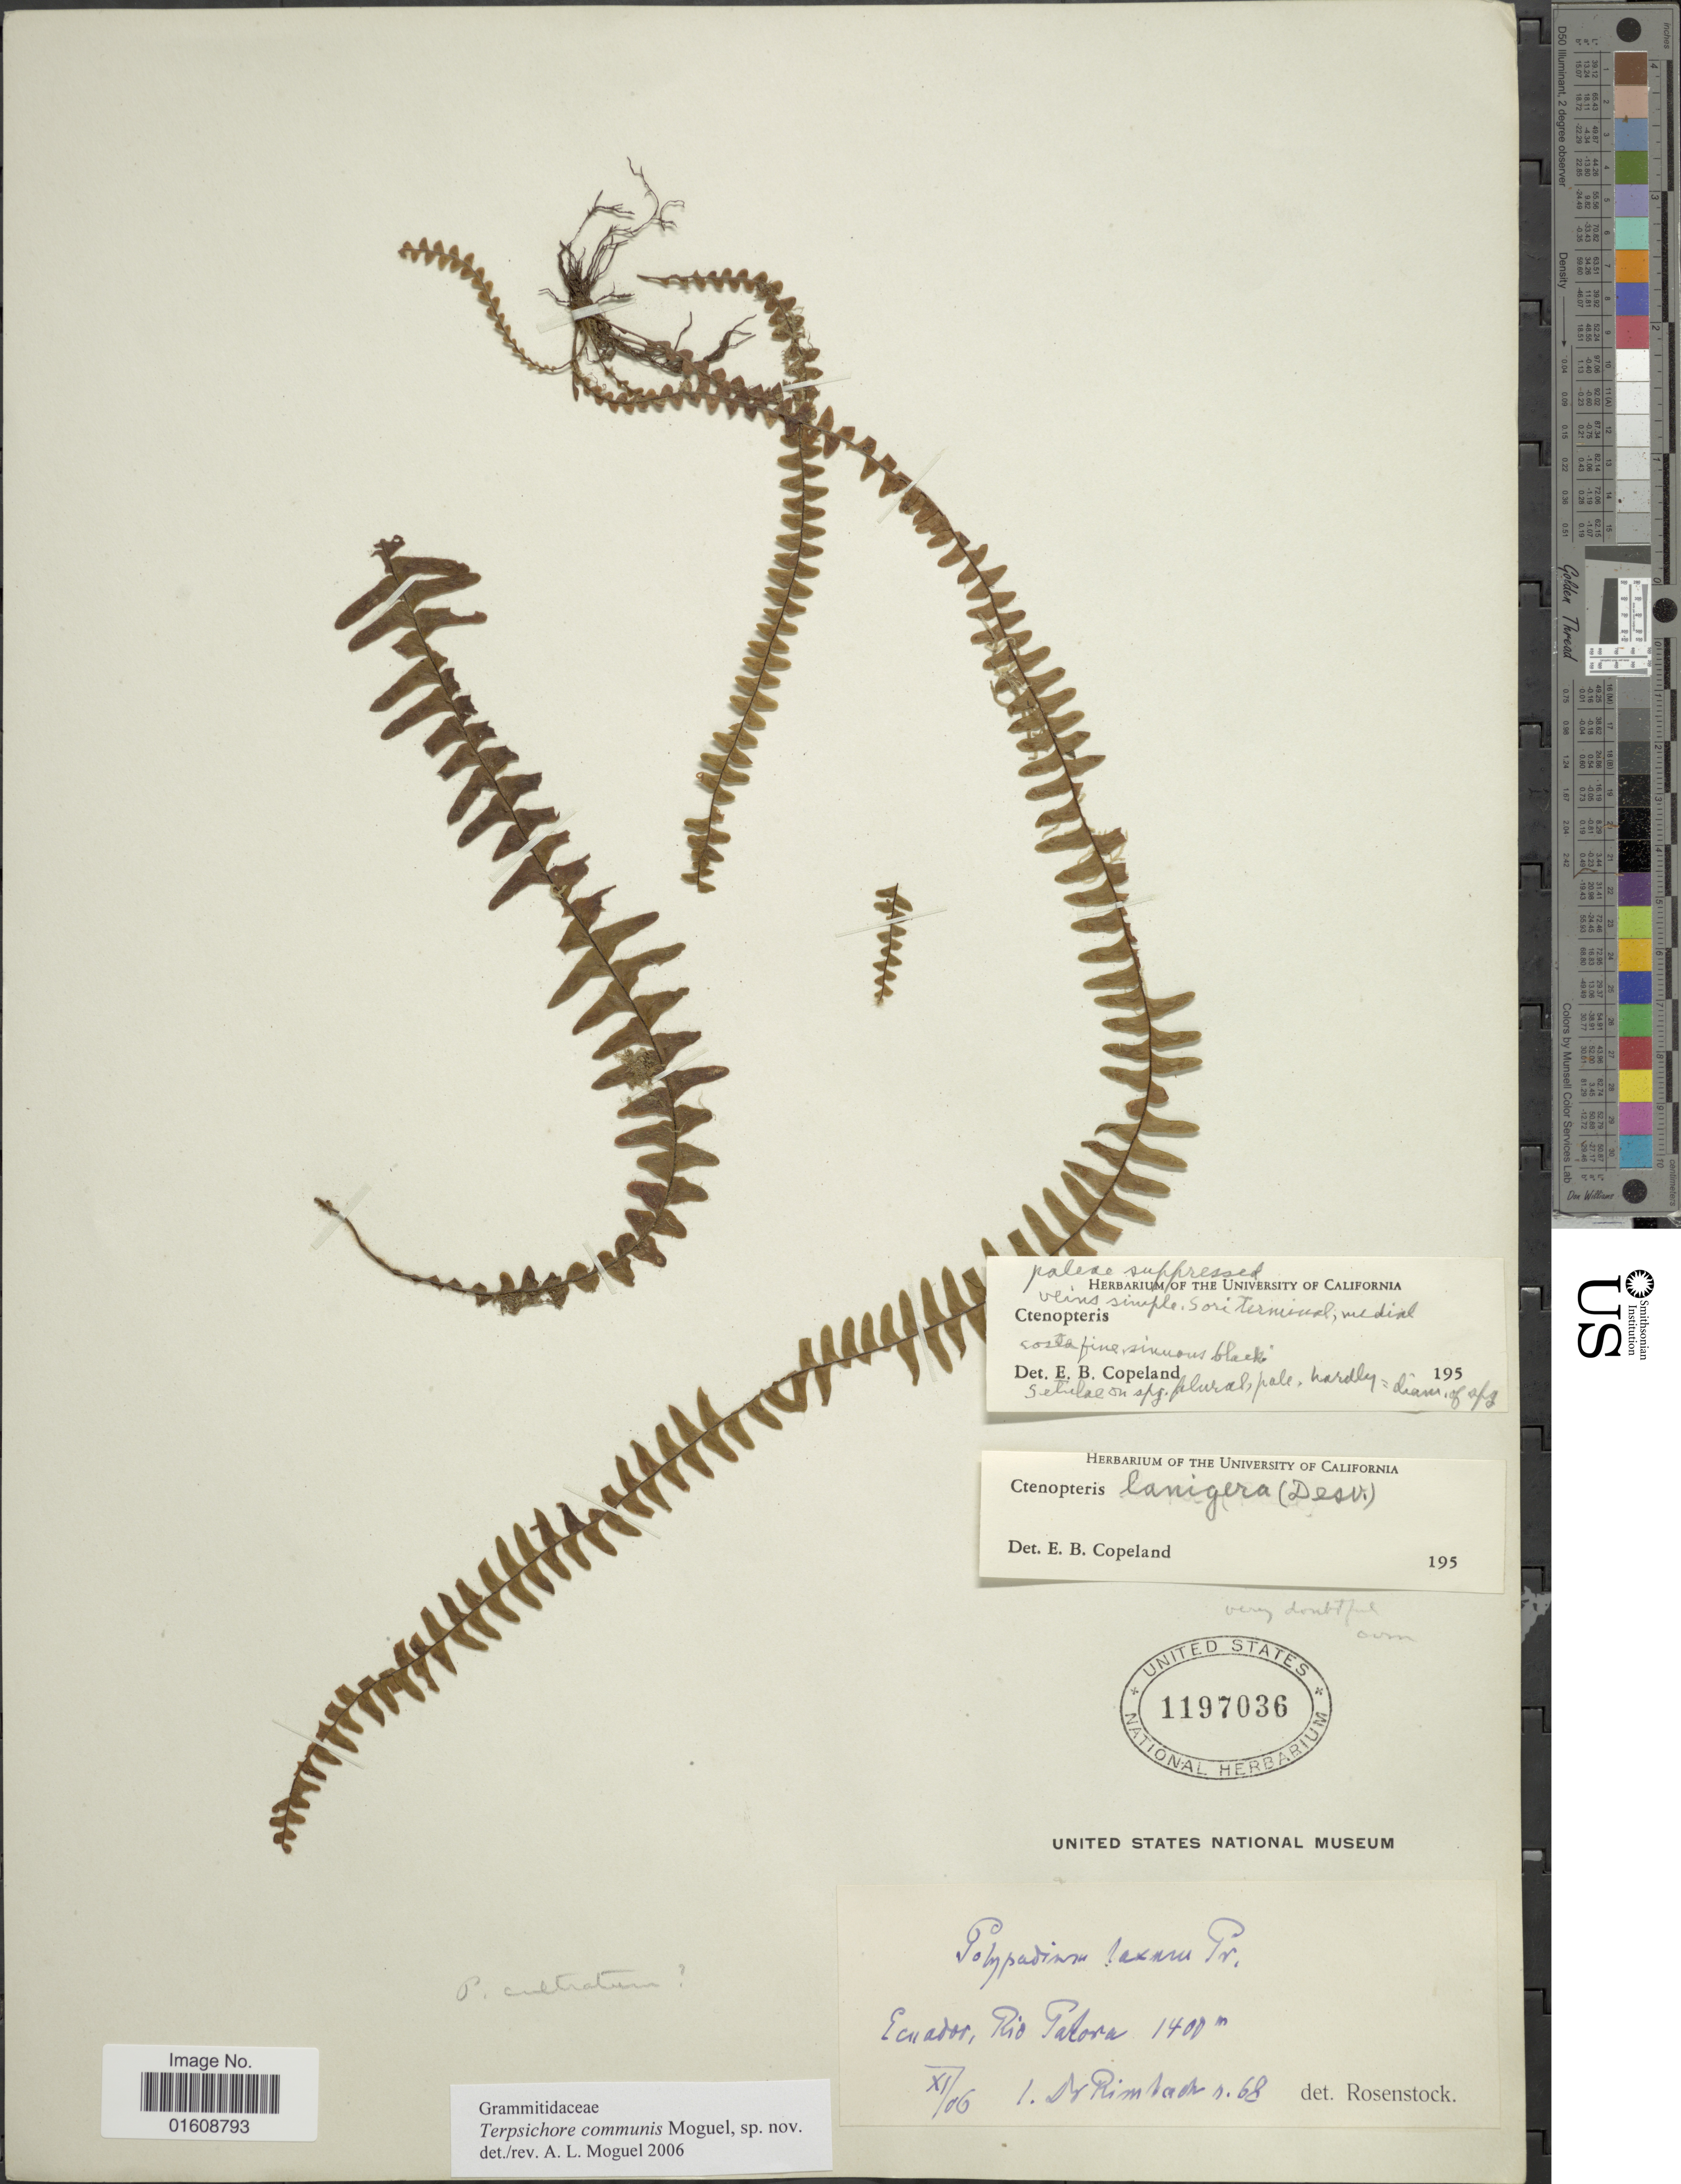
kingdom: Plantae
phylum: Tracheophyta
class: Polypodiopsida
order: Polypodiales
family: Polypodiaceae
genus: Alansmia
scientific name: Alansmia cultrata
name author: (Bory ex Willd.) Moguel & M. Kessler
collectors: Rimbach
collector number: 68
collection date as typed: Transcribed d/m/y: /11/6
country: Ecuador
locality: Rio Palora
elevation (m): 1400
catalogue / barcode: US 1197036